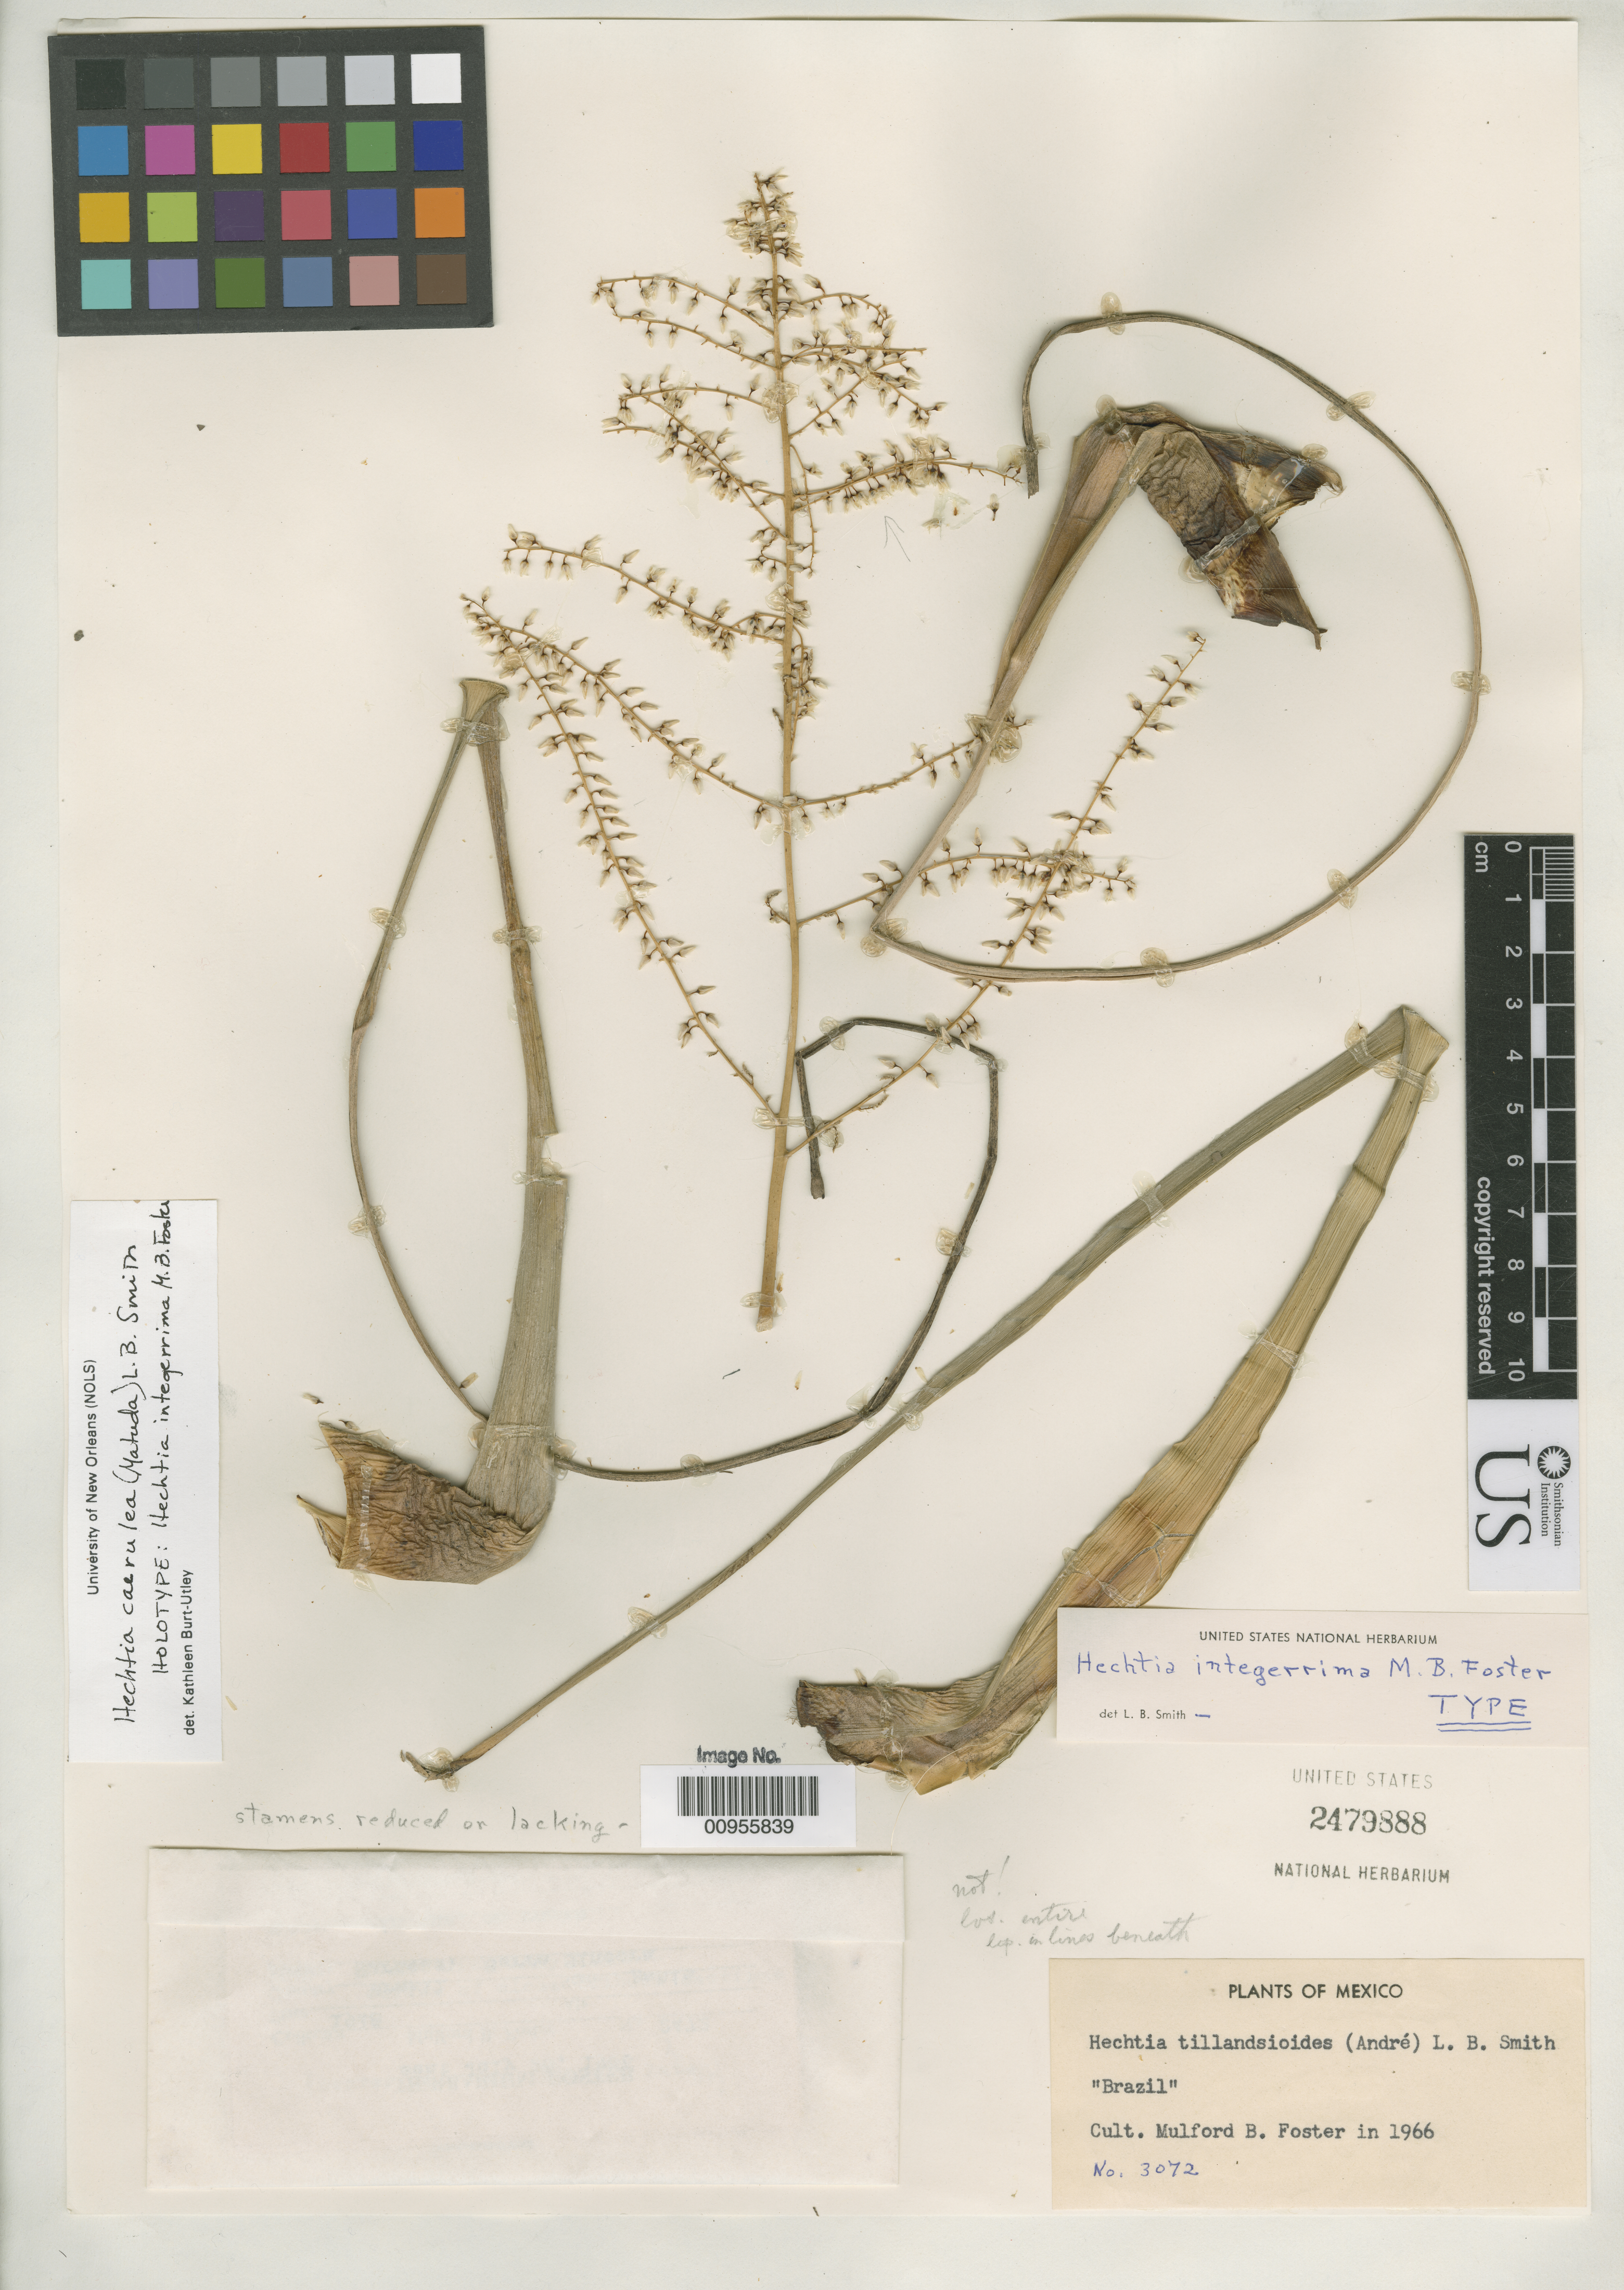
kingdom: Plantae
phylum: Tracheophyta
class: Liliopsida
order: Poales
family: Bromeliaceae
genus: Hechtia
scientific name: Hechtia integerrima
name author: M.B. Foster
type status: Holotype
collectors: M. B. Foster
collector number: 3072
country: Mexico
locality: E of Monserrat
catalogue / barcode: US 2479888